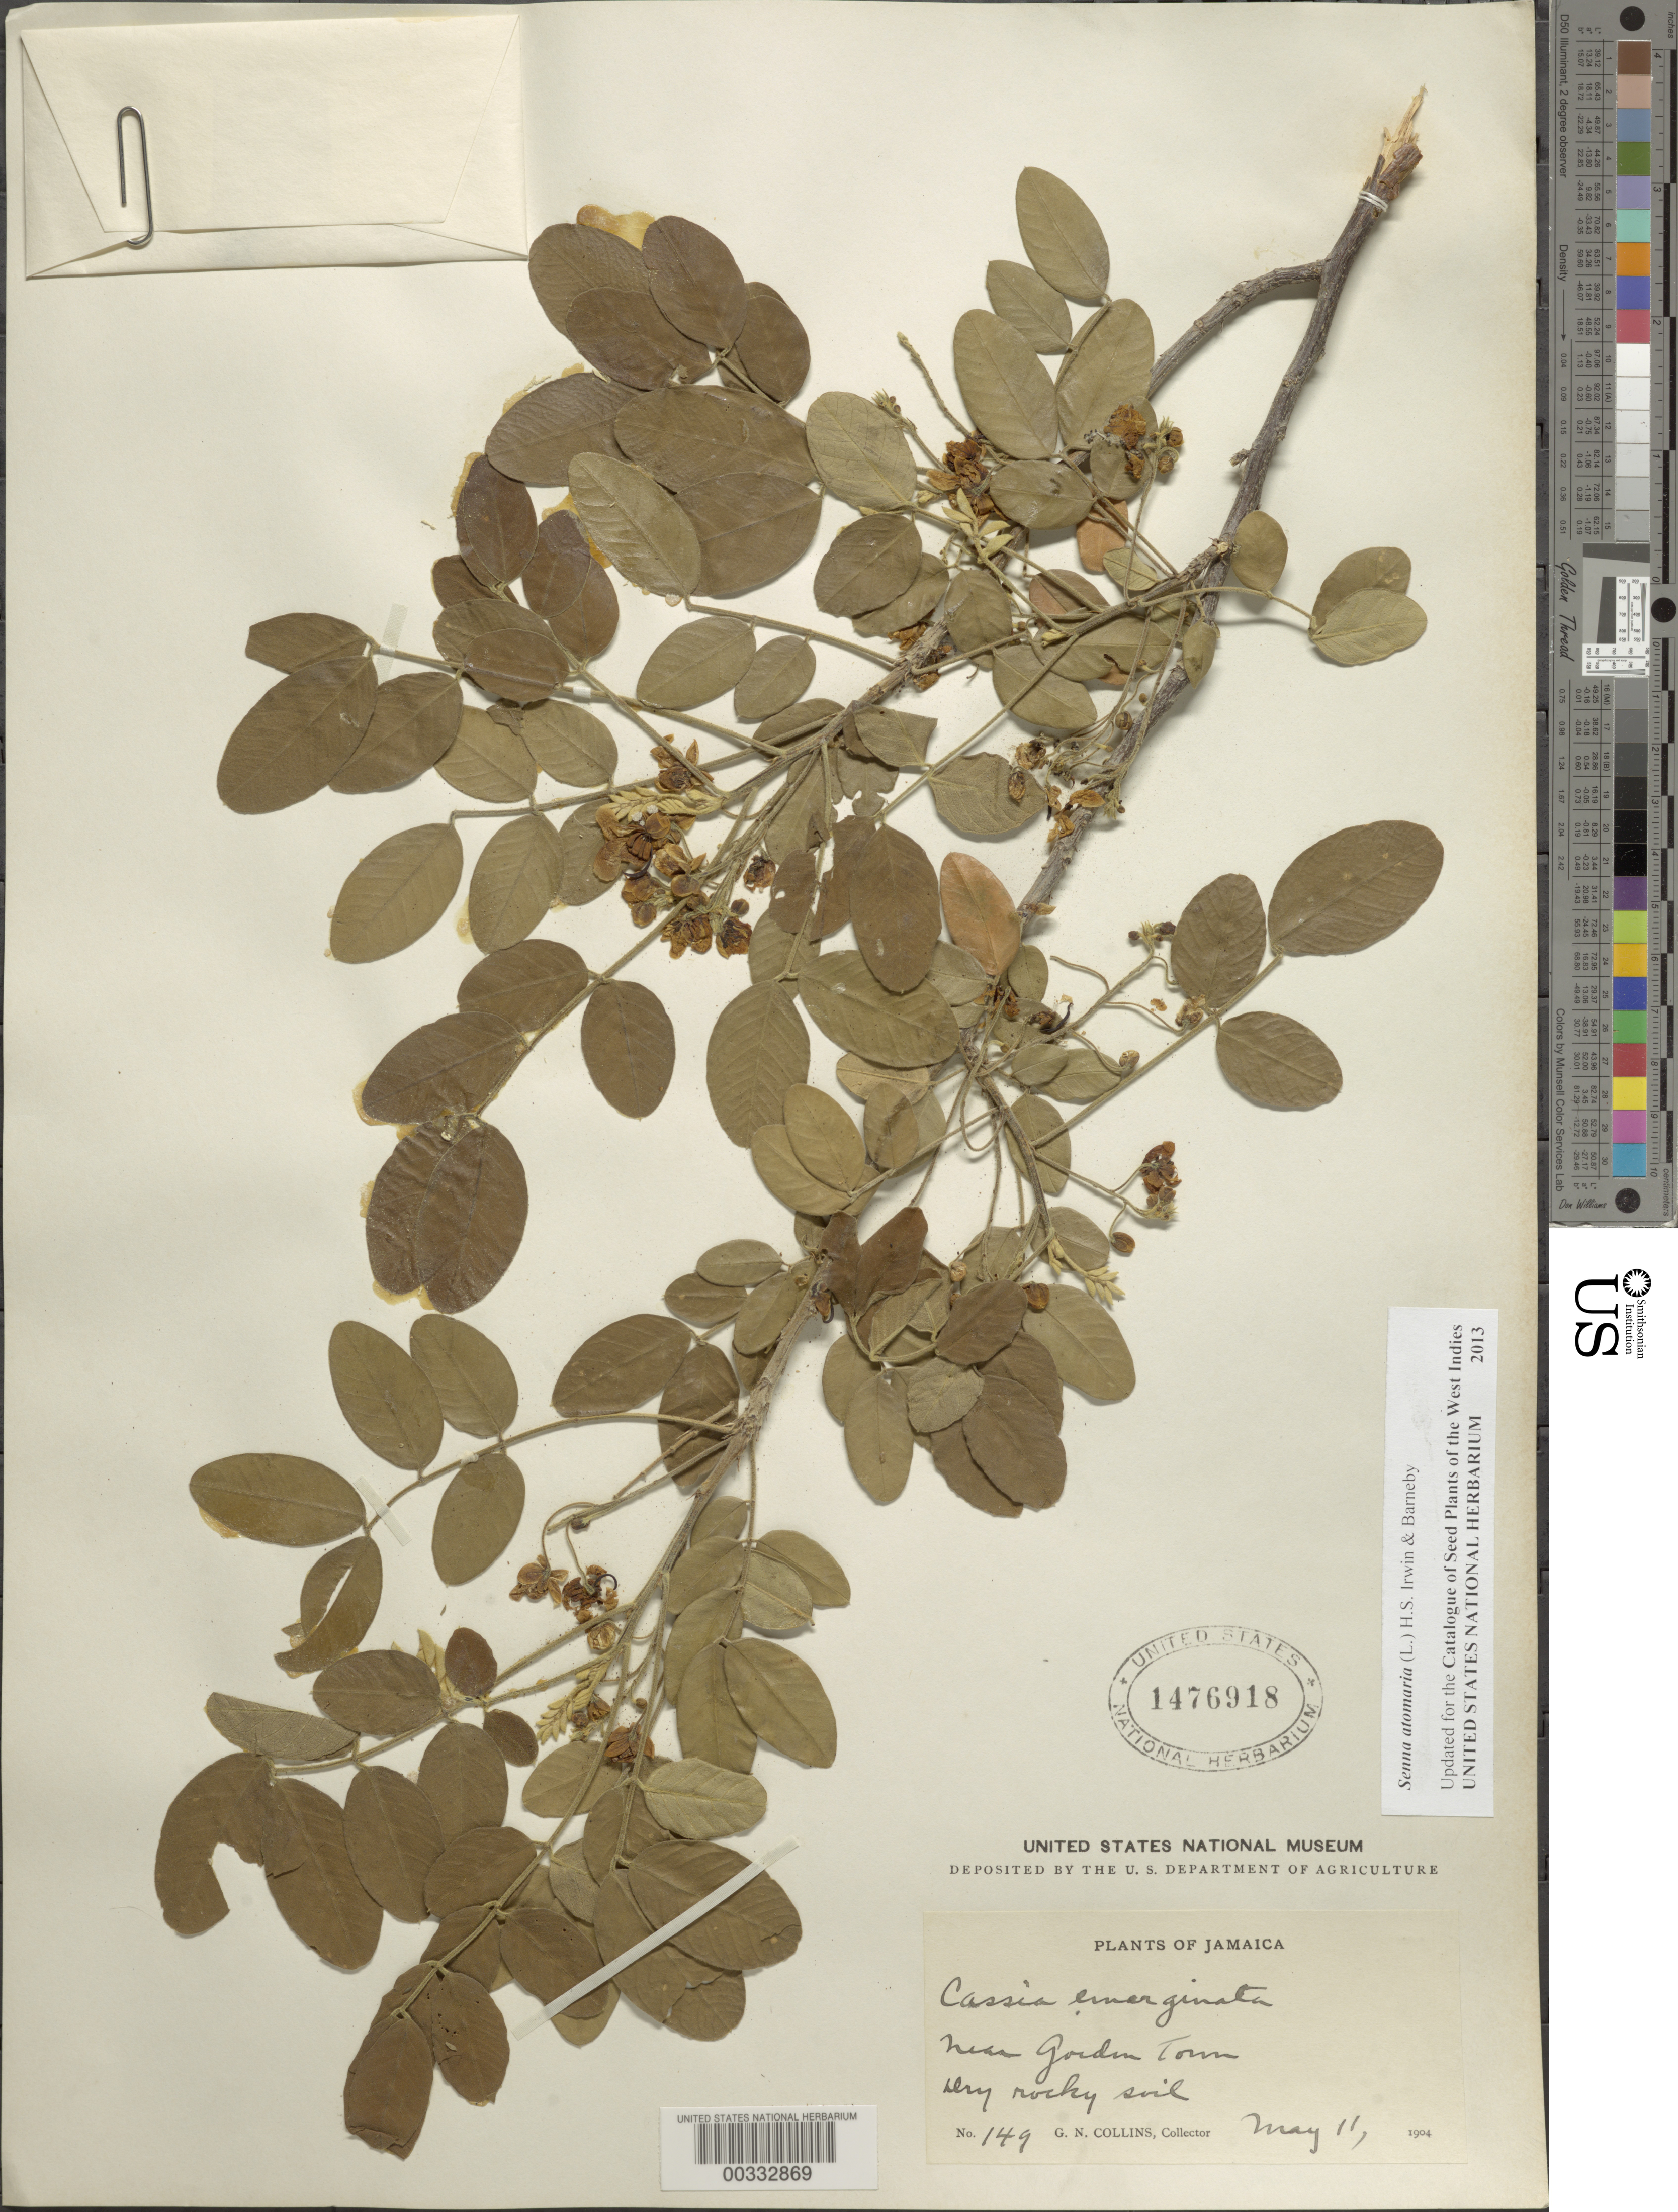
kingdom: Plantae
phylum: Tracheophyta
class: Magnoliopsida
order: Fabales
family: Fabaceae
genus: Senna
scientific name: Senna atomaria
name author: (L.) H.S. Irwin & Barneby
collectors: G. Collins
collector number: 149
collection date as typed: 11 May 1904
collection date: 1904-05-11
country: Jamaica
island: Greater Antilles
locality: Near gorden town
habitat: Dry rocky soil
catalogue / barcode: US 1476918